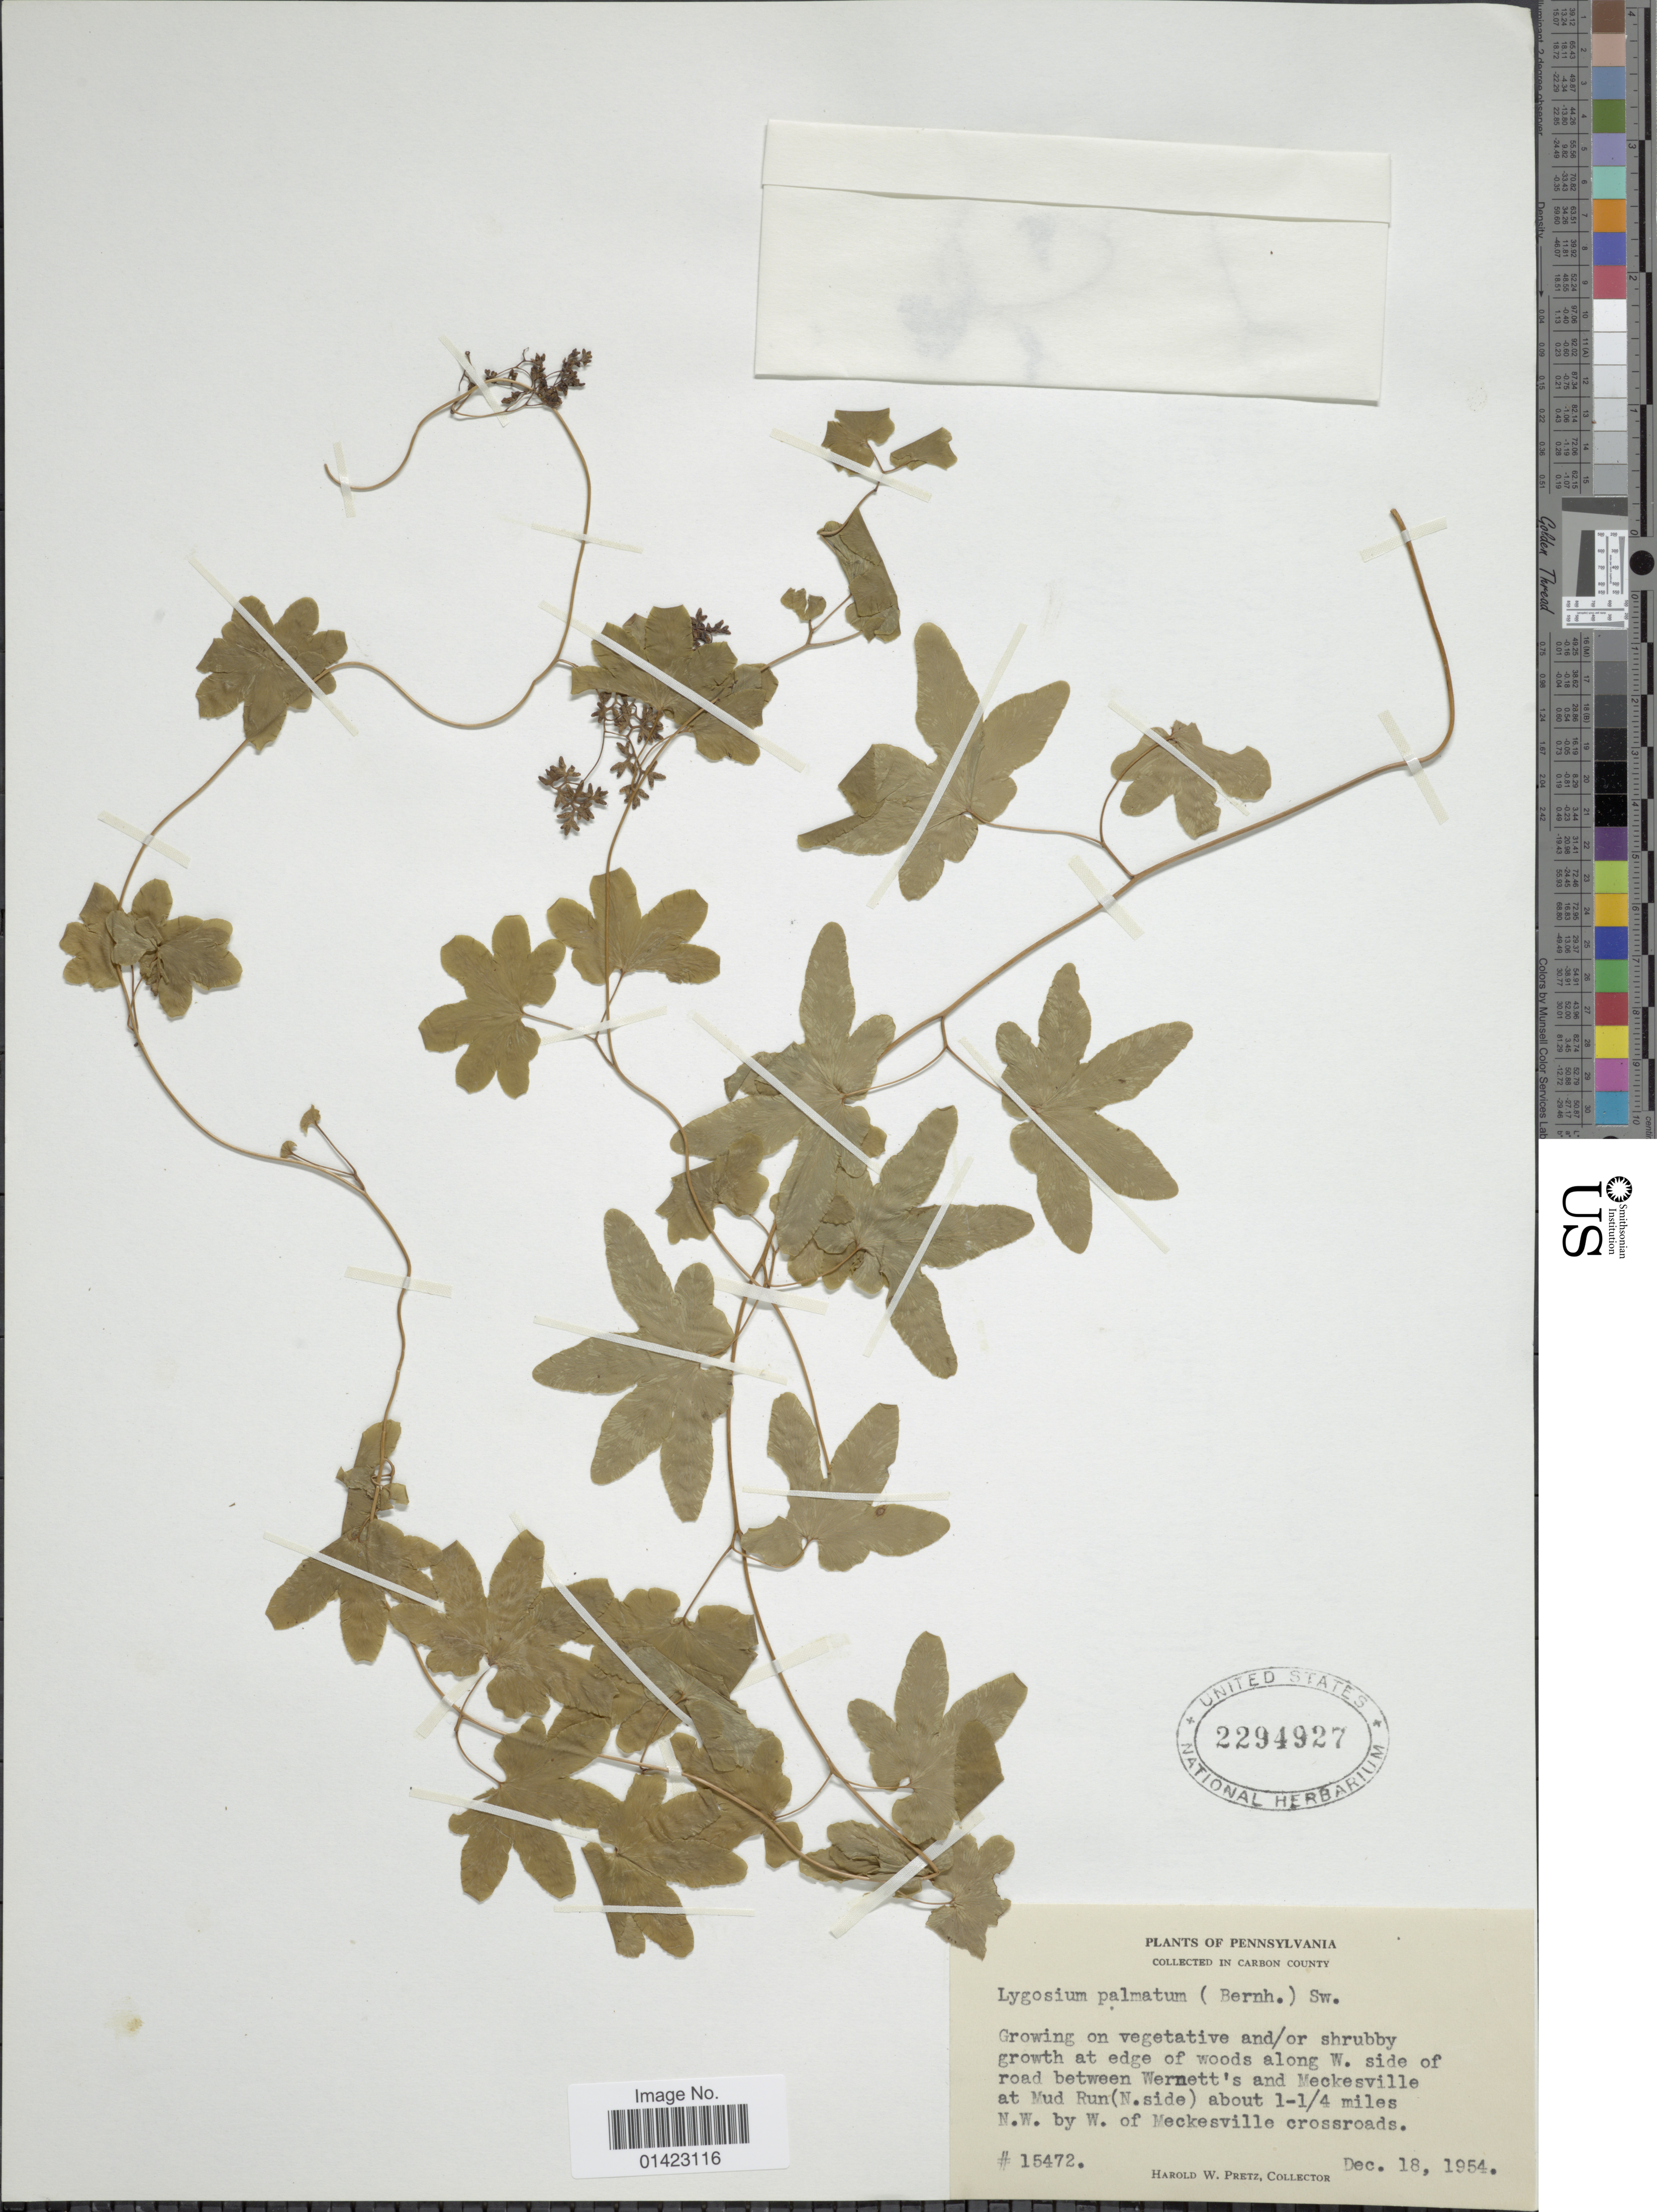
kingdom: Plantae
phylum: Tracheophyta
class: Polypodiopsida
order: Schizaeales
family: Lygodiaceae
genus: Lygodium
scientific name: Lygodium palmatum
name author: (Bernh.) Sw.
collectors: H. W. Pretz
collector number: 15472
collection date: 1954-12-18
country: United States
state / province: Pennsylvania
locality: Pennsylvania, Carbon County, at edge of woods along W. side of road between Wernetts and Meckesville at Mud Run(N. Side) about 1-1/4 miles N.W. by W of Meckesville crossroads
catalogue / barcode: US 2294927